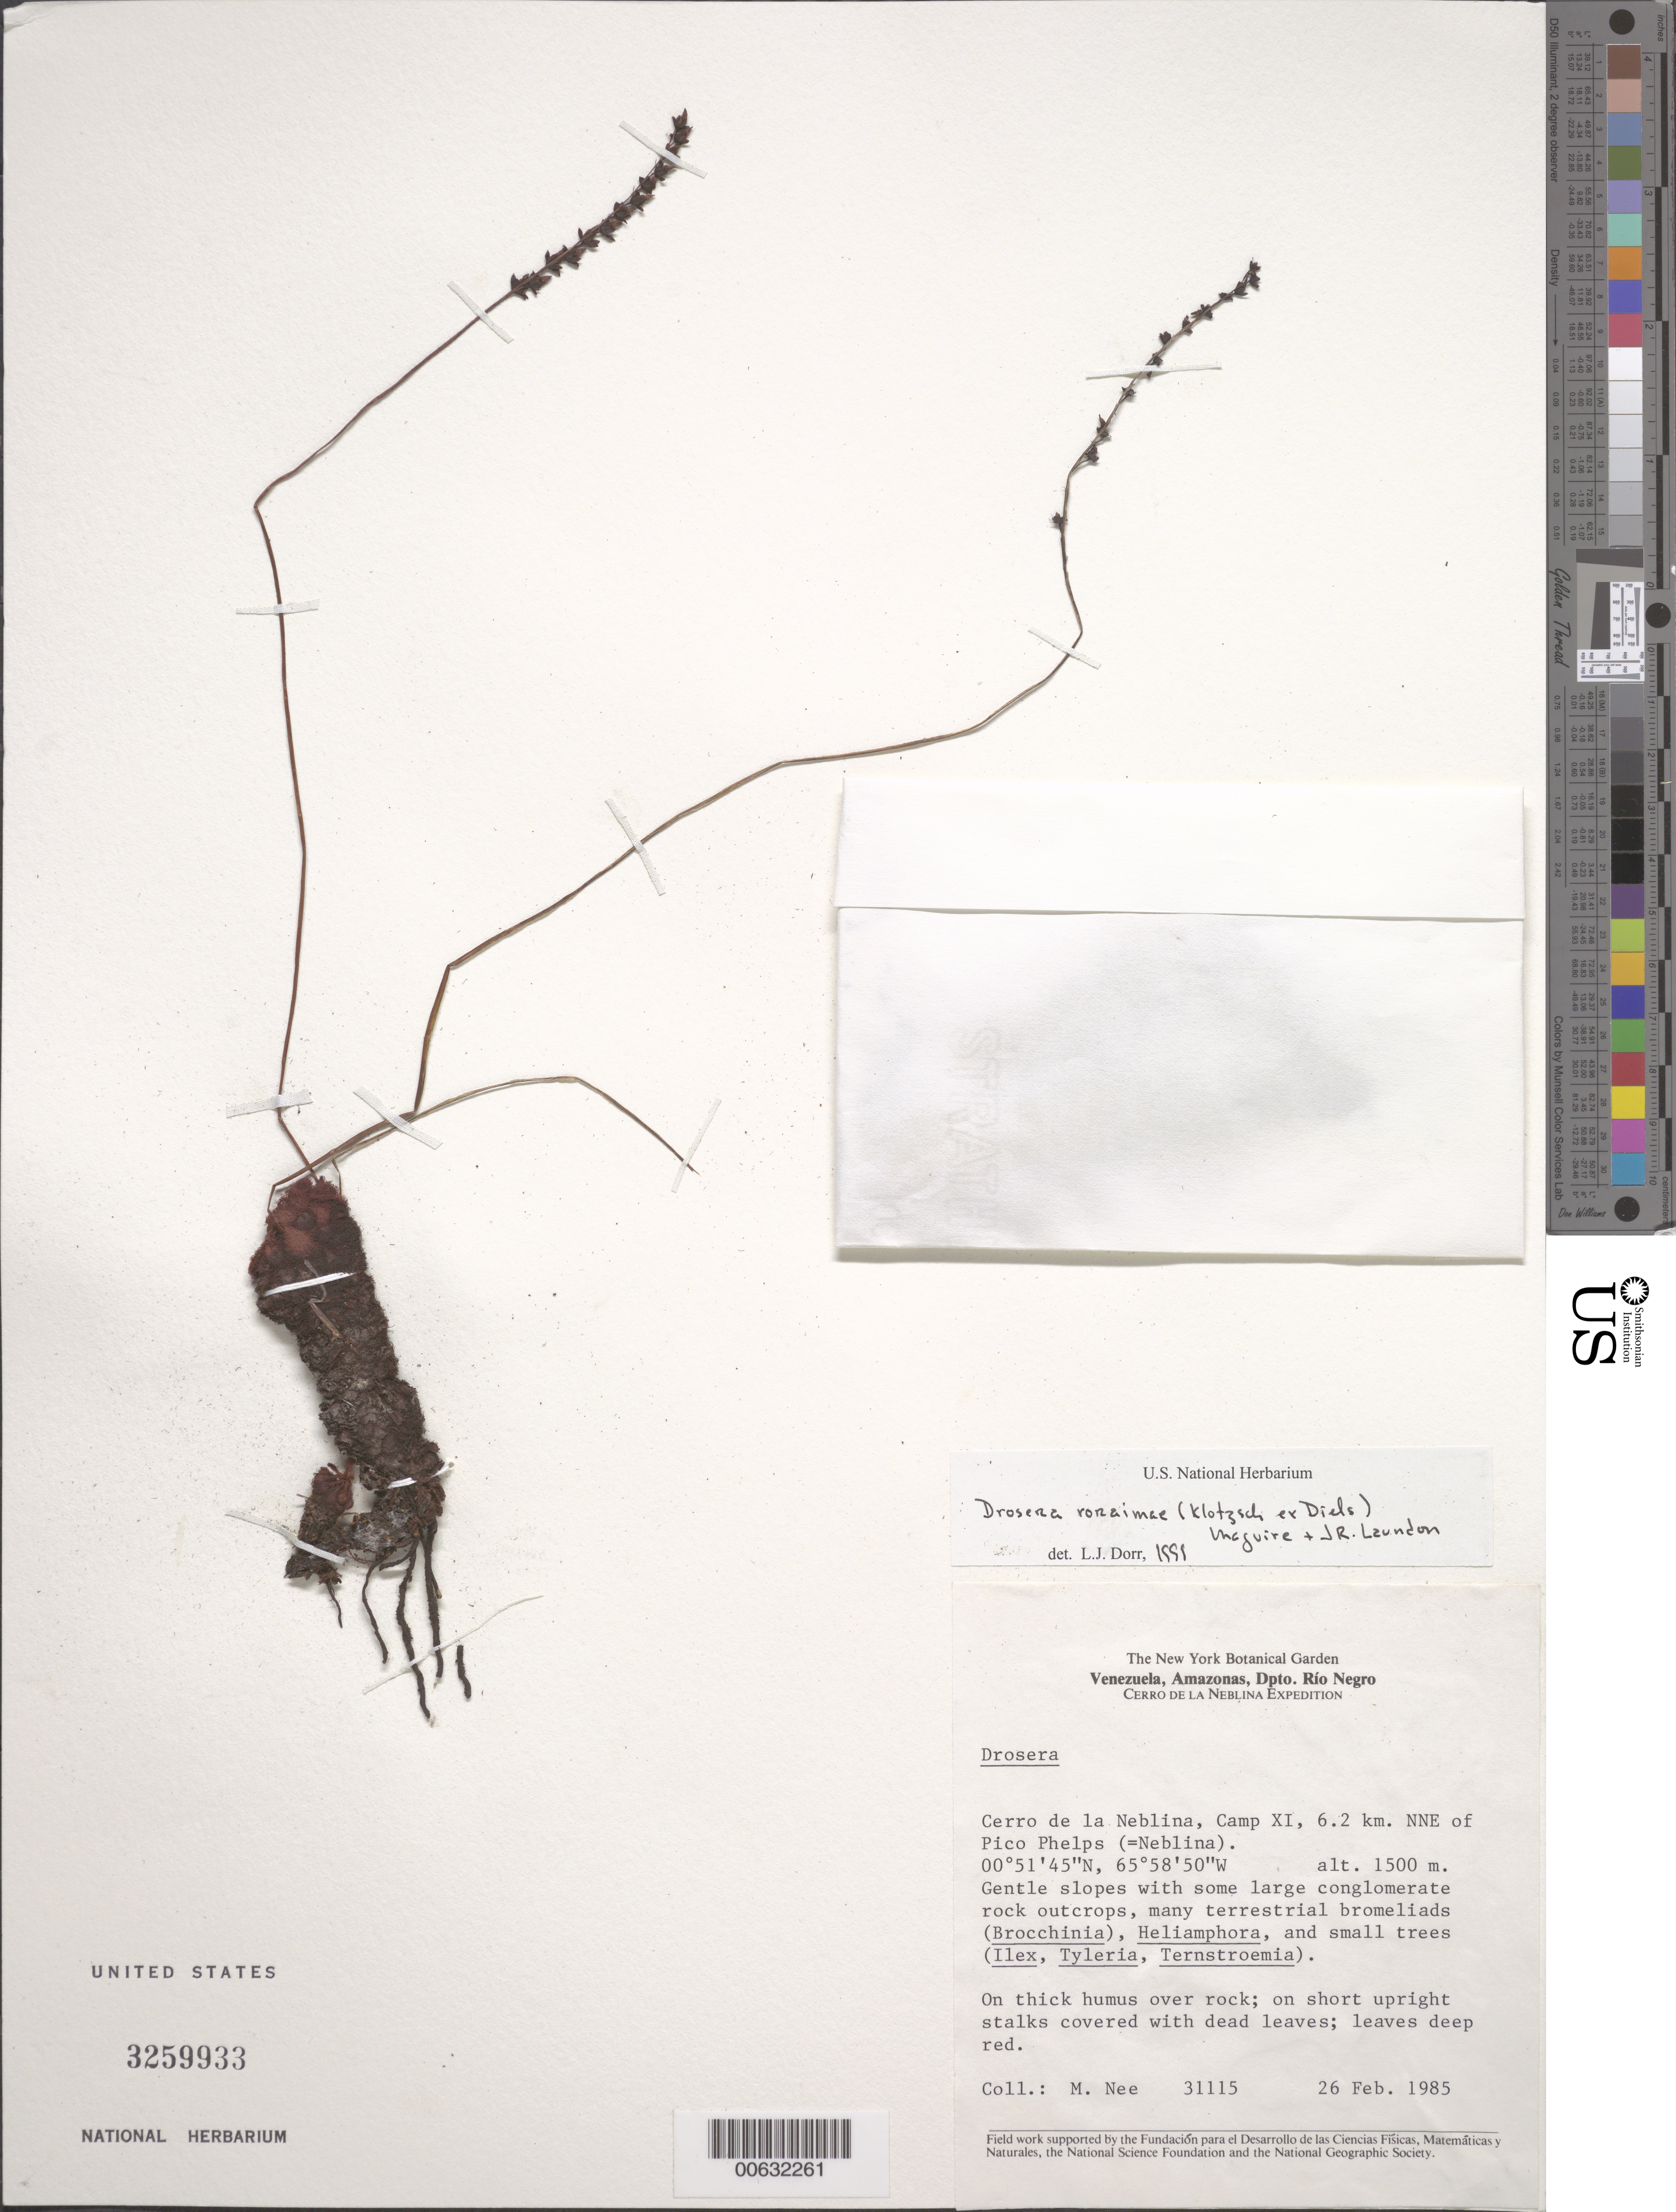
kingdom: Plantae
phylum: Tracheophyta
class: Magnoliopsida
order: Caryophyllales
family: Droseraceae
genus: Drosera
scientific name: Drosera roraimae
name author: (Klotzsch ex Diels) Maguire & J.R. Laundon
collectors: M. Nee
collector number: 31115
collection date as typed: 26 Feb 1985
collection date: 1985-02-26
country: Venezuela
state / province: Amazonas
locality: Cerro de la neblina, nne of pico phelps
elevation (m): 1500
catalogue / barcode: US 3259933